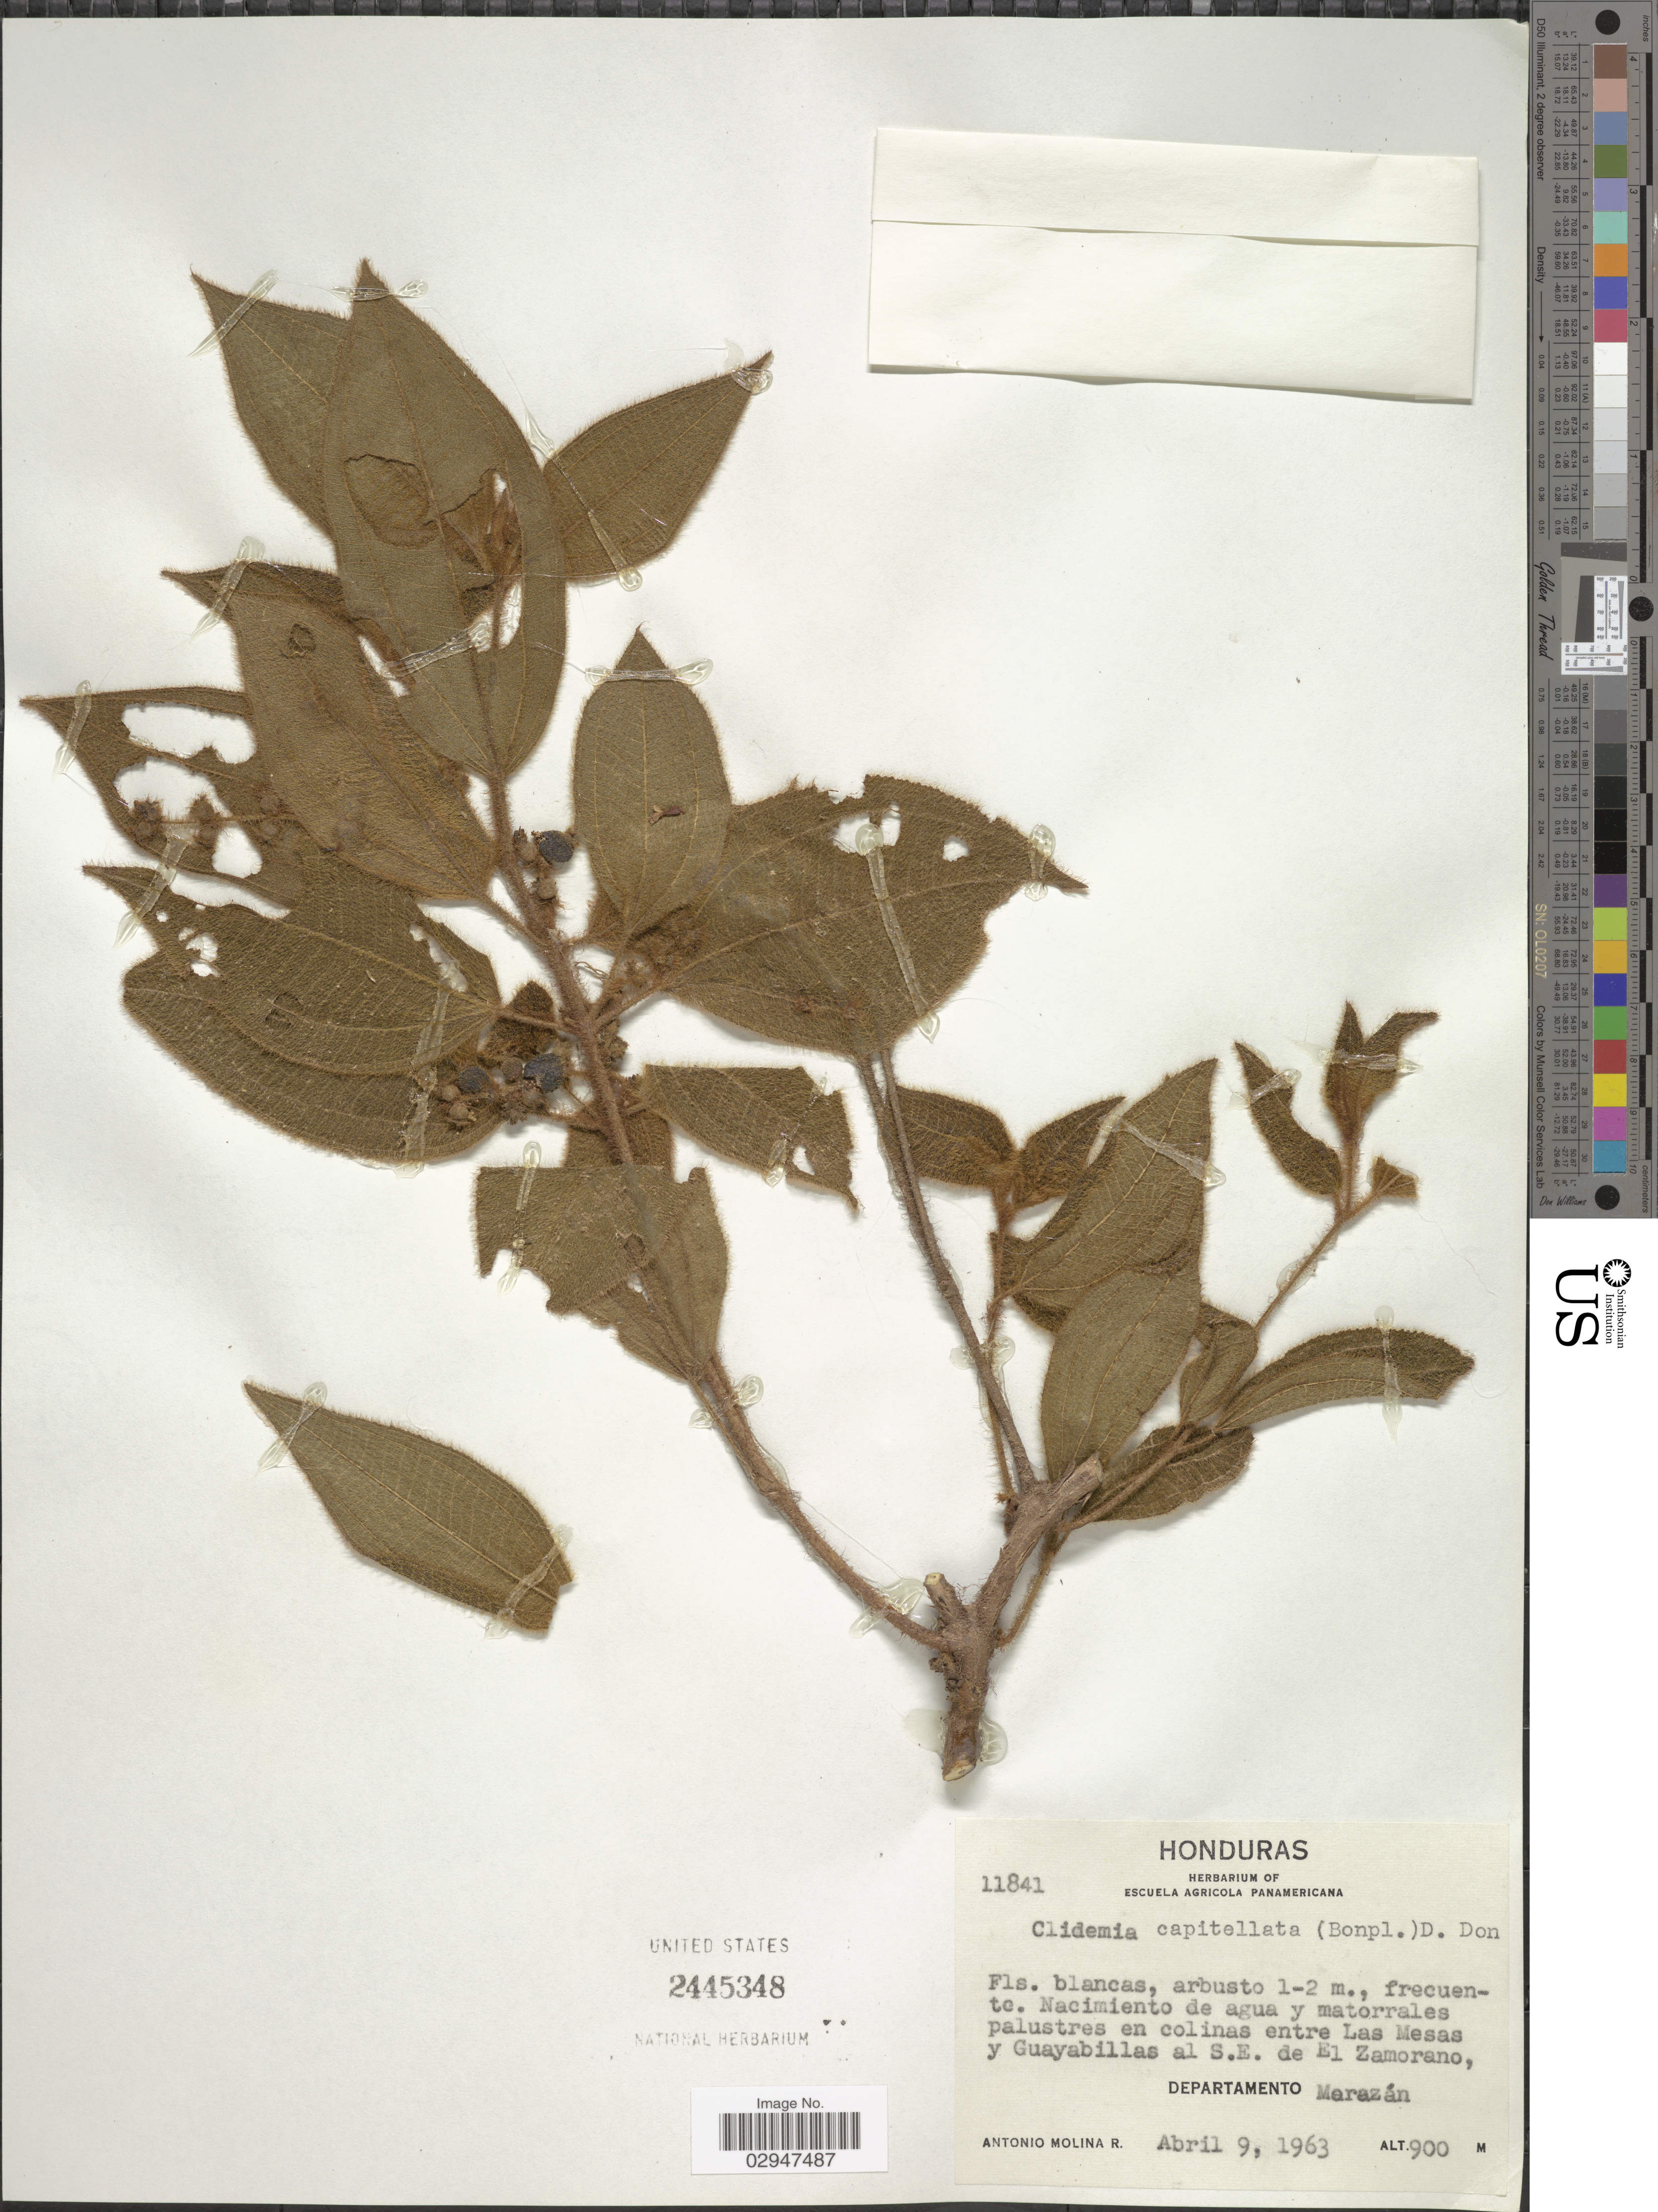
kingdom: Plantae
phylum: Tracheophyta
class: Magnoliopsida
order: Myrtales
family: Melastomataceae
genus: Clidemia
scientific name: Clidemia capitellata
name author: (Bonpl.) D. Don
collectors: A. Molina R.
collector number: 11841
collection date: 1963-04-09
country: Honduras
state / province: Fco. Morazán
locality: Entre Las Mesas y Guayabillas al S.E. de El Zamorano, Departamento Morazán.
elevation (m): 900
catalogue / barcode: US 2445348